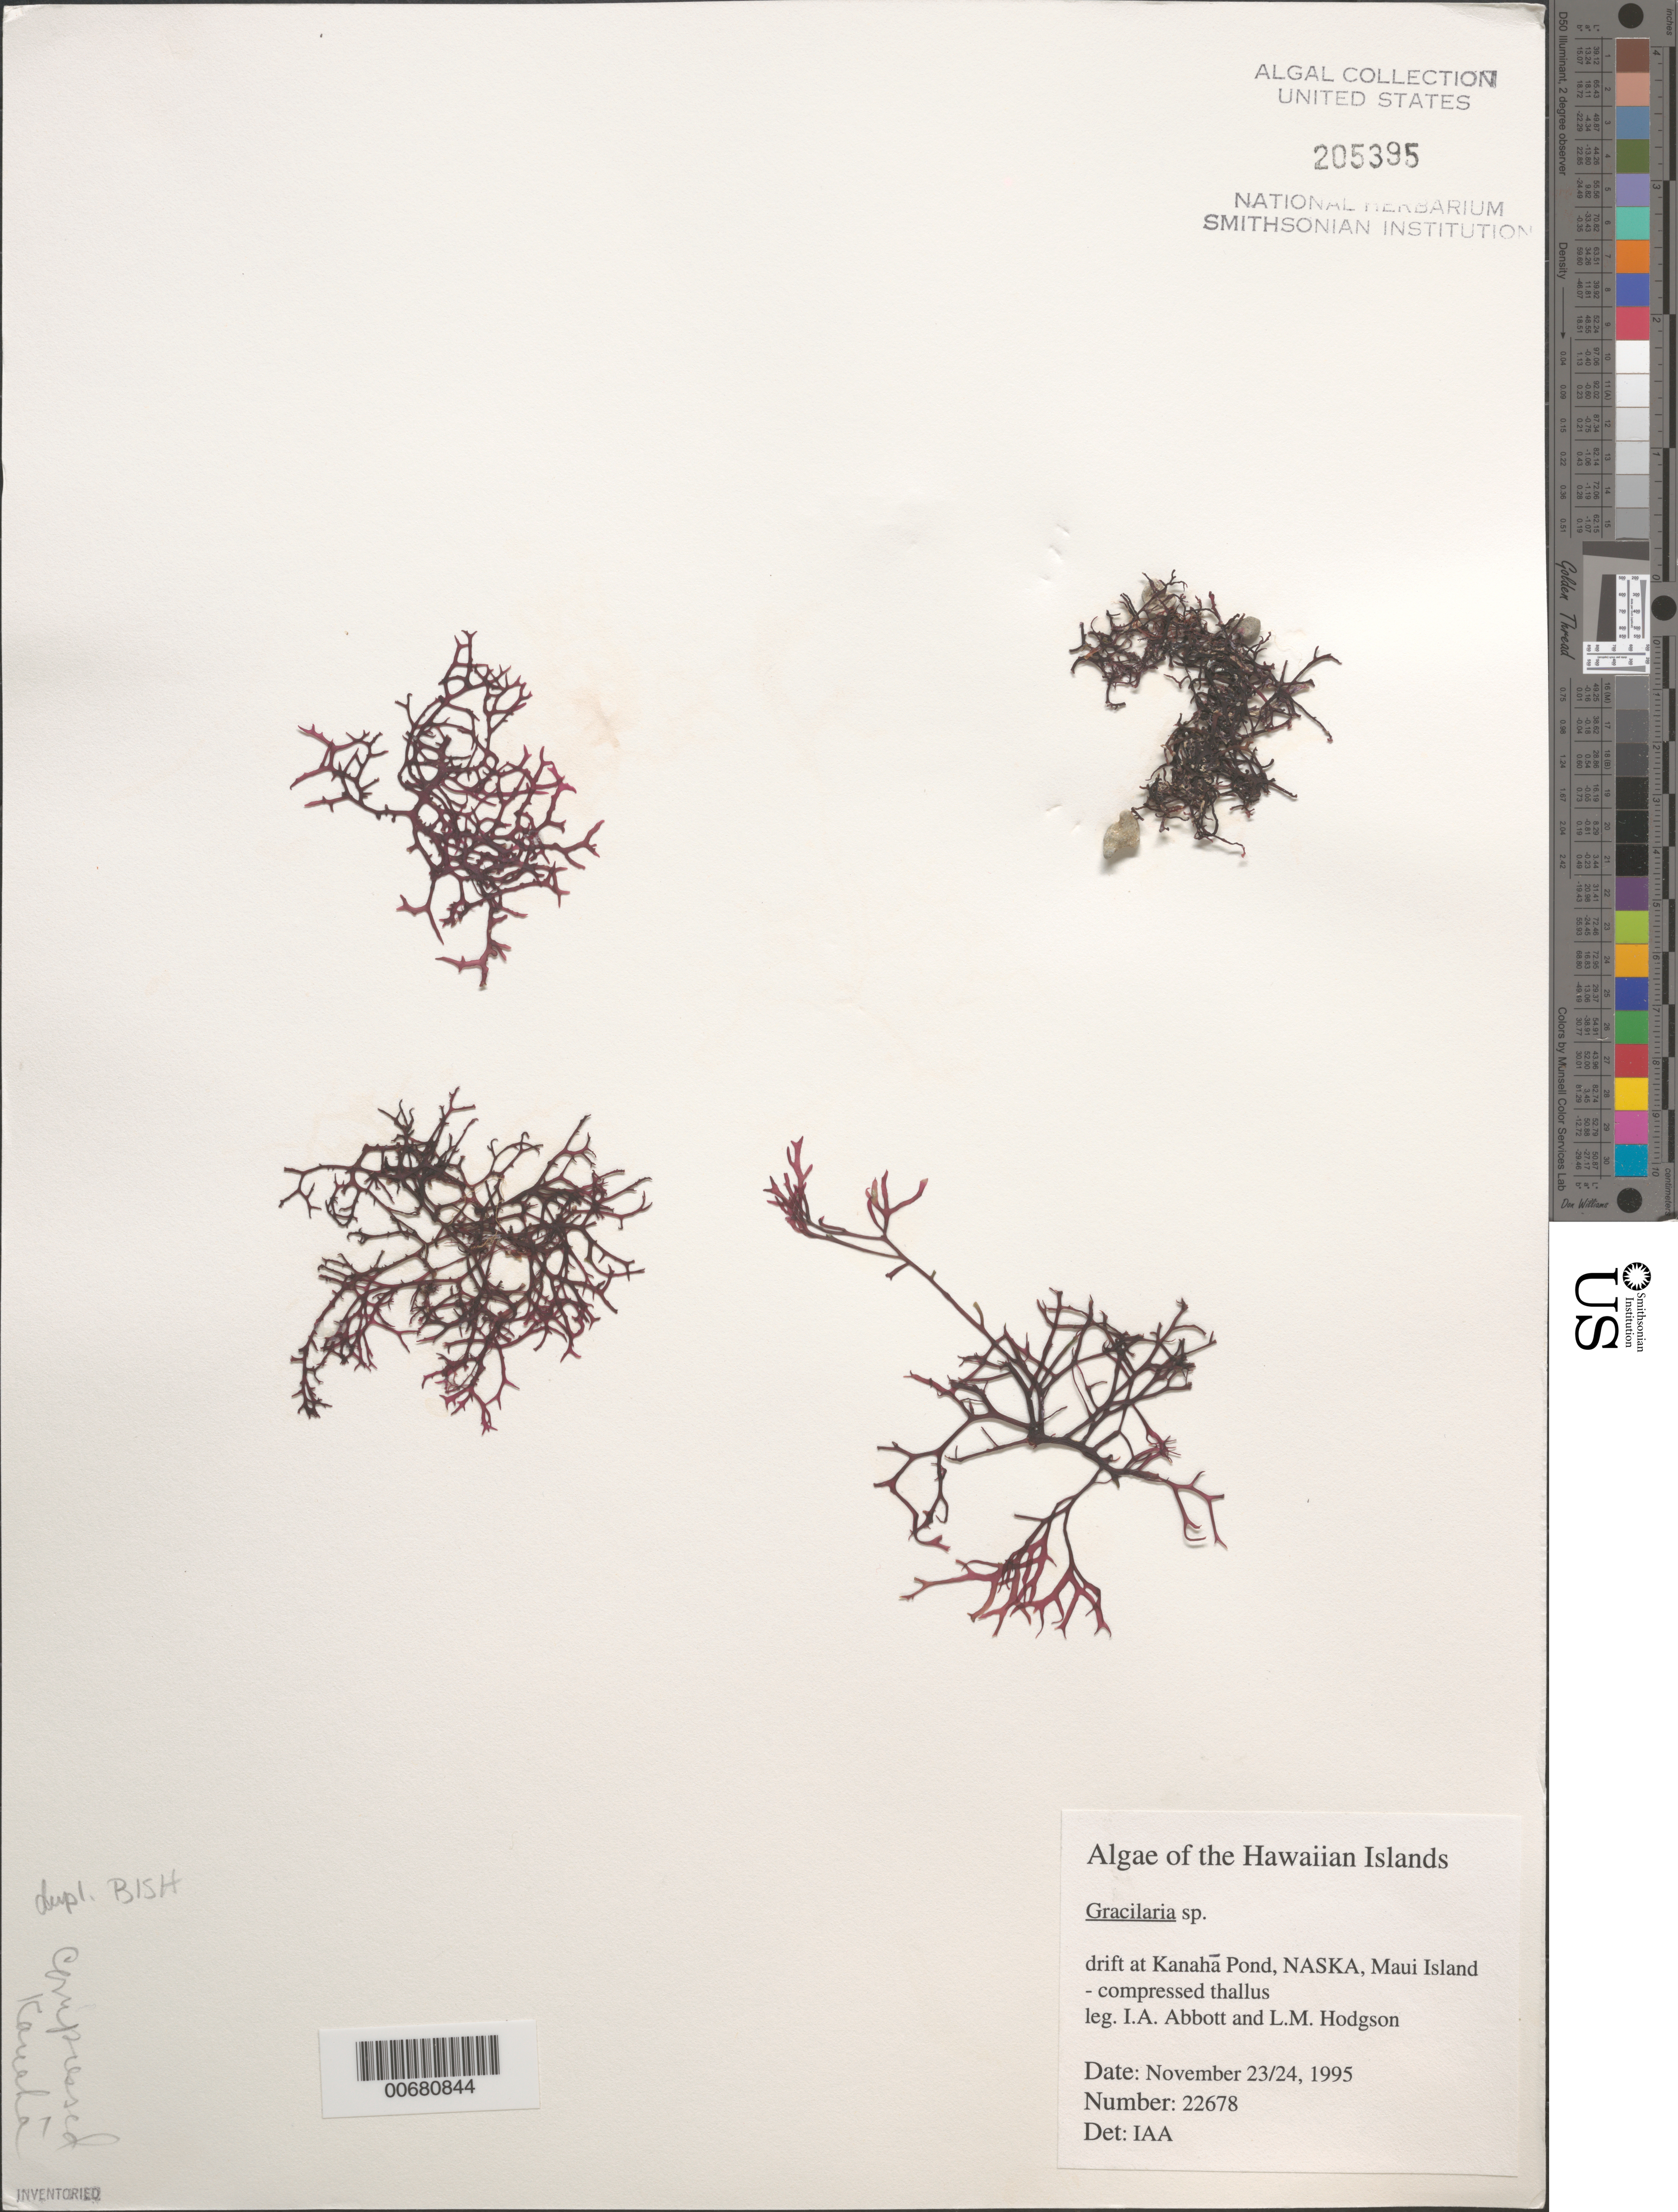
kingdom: Plantae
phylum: Rhodophyta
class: Florideophyceae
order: Gracilariales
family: Gracilariaceae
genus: Gracilaria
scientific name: Gracilaria sp.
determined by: Abbott, Isabella A.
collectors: I. A. Abbott & L. M. Hodgson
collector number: IAA 22678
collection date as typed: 23 Nov 1995 and 24 Nov 1995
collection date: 1995-11-23,1995-11-24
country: United States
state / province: Hawaii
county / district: Maui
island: Maui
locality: Kanaha Pond, NASKA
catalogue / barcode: US 205395